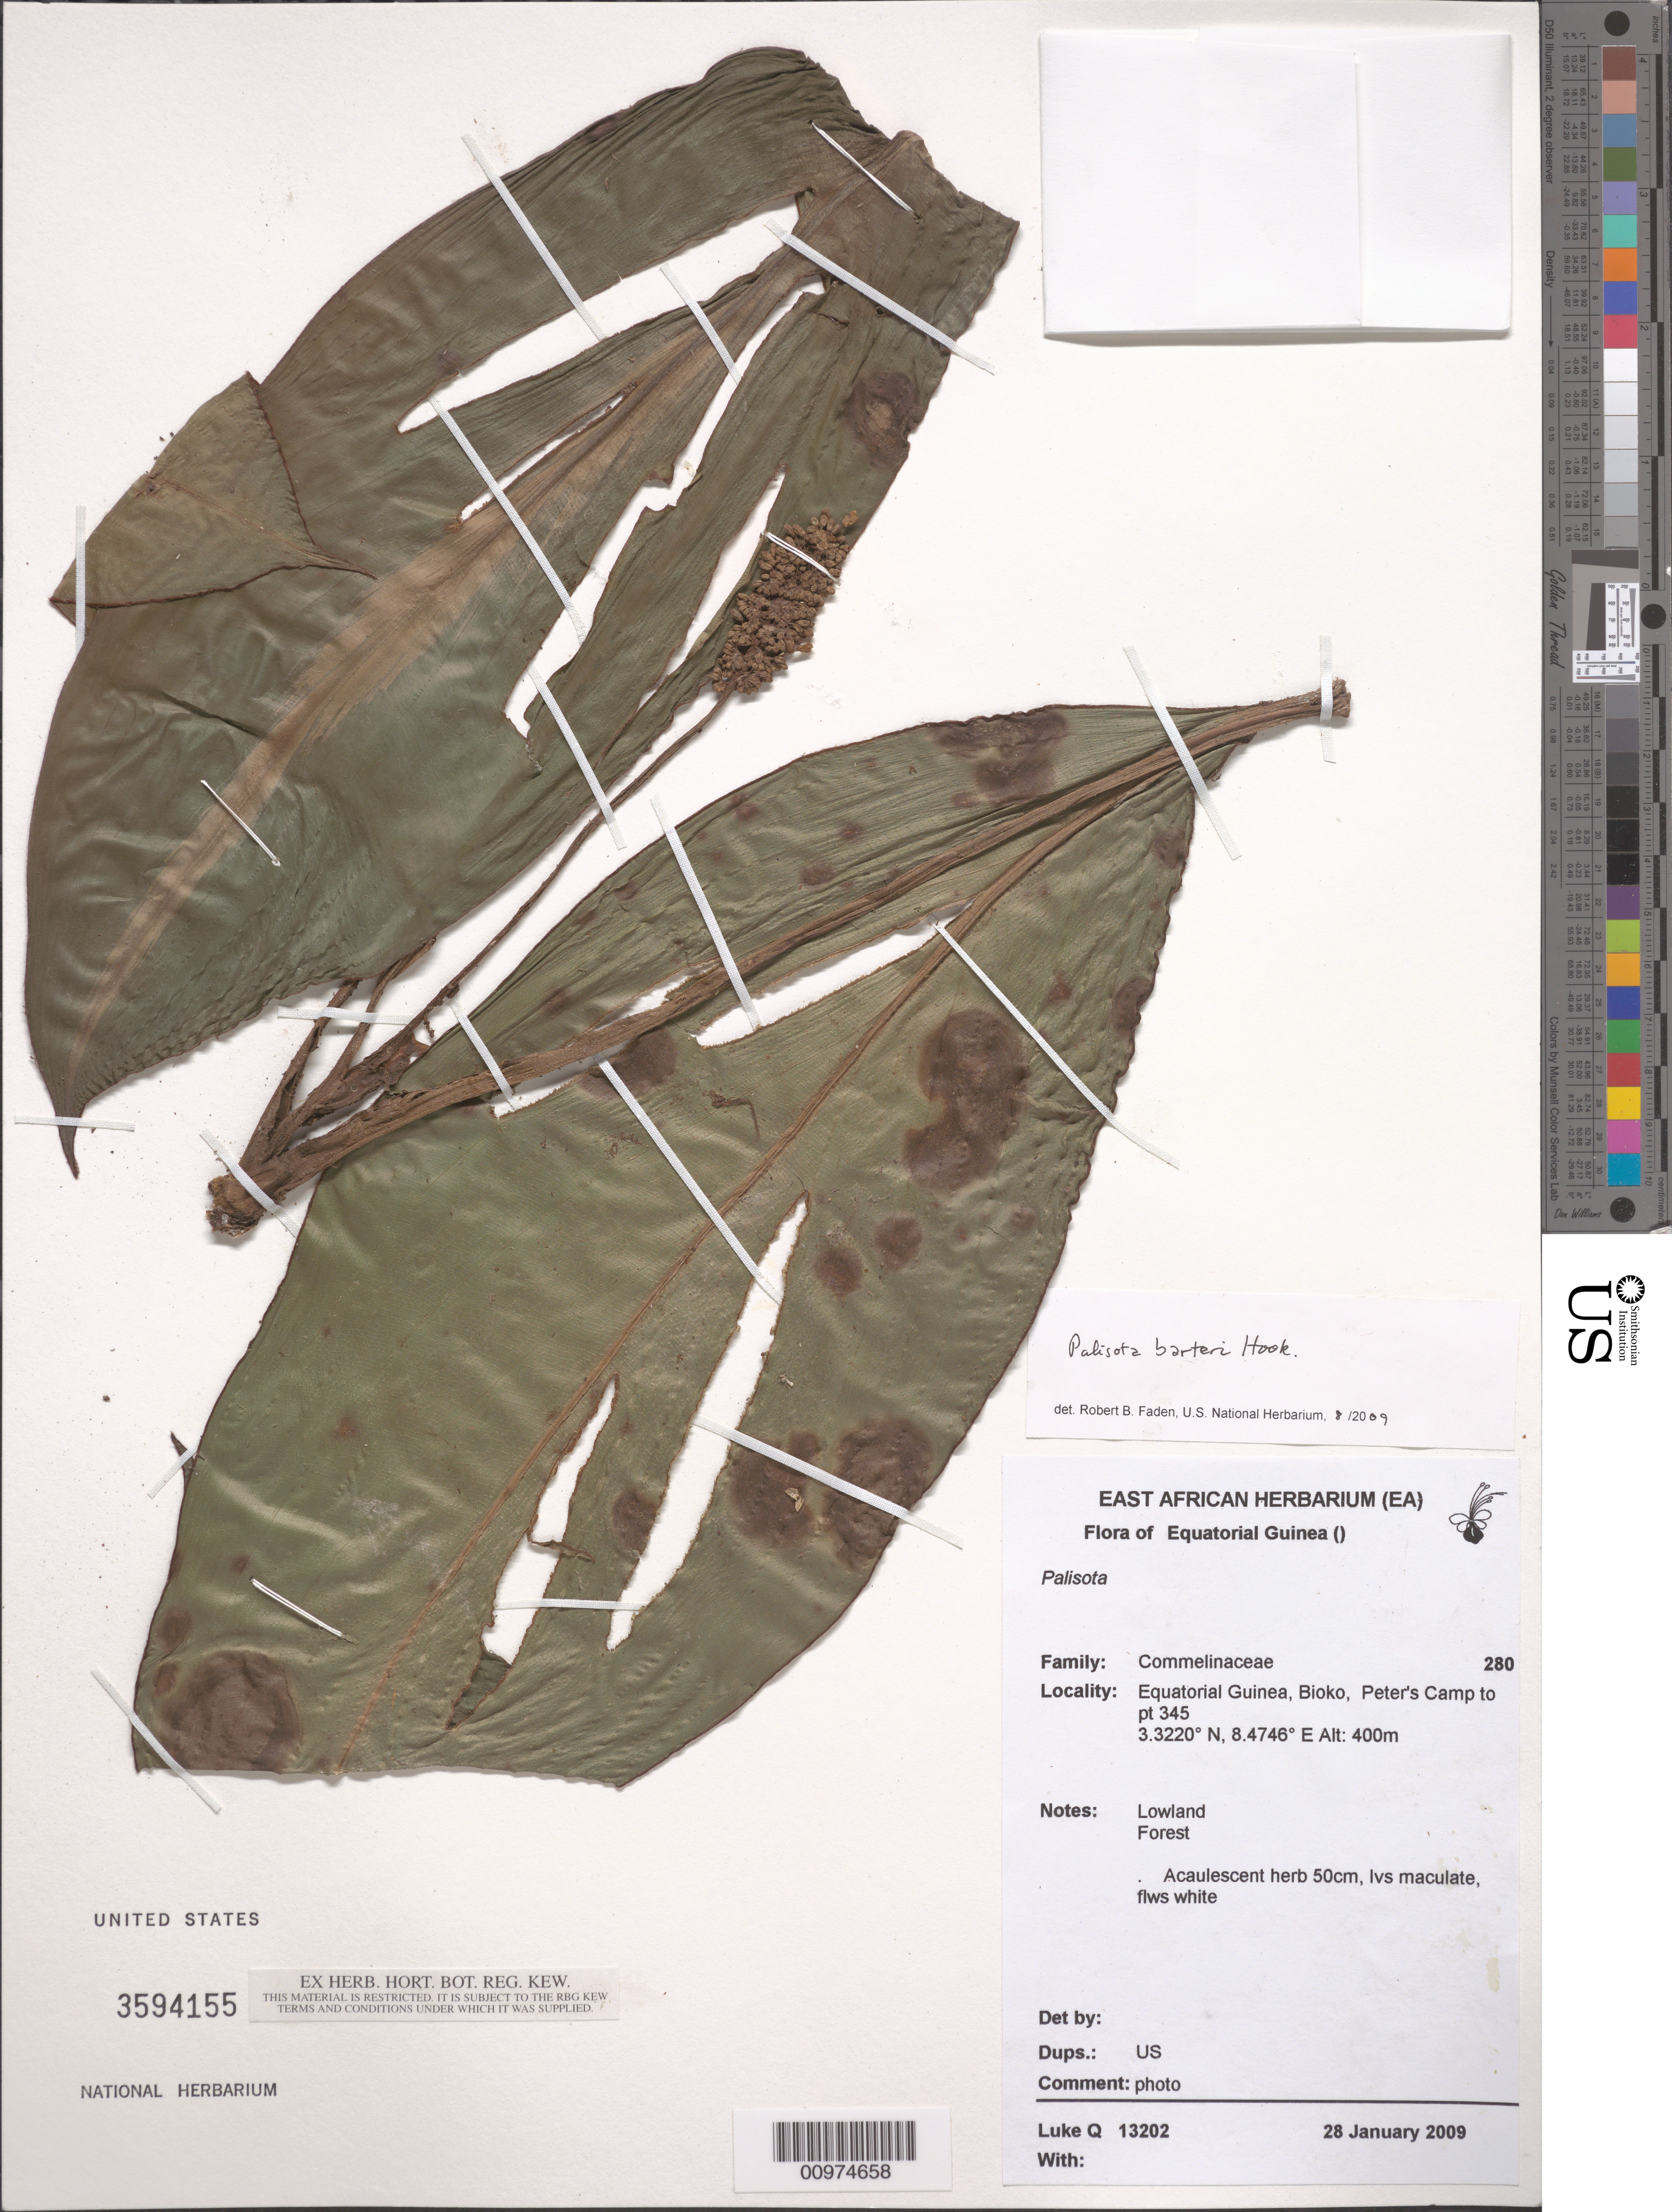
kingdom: Plantae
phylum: Tracheophyta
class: Liliopsida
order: Commelinales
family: Commelinaceae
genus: Palisota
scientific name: Palisota barteri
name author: Hook.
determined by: Faden, Robert B., (US), Smithsonian Institution - National Museum of Natural History (UNITED STATES)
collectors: Q. Luke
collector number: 13202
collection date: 2009-01-28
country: Equatorial Guinea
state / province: Bioko Sur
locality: Peter's Camp to pt 345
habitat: Lowland Forest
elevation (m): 400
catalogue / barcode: US 3594155